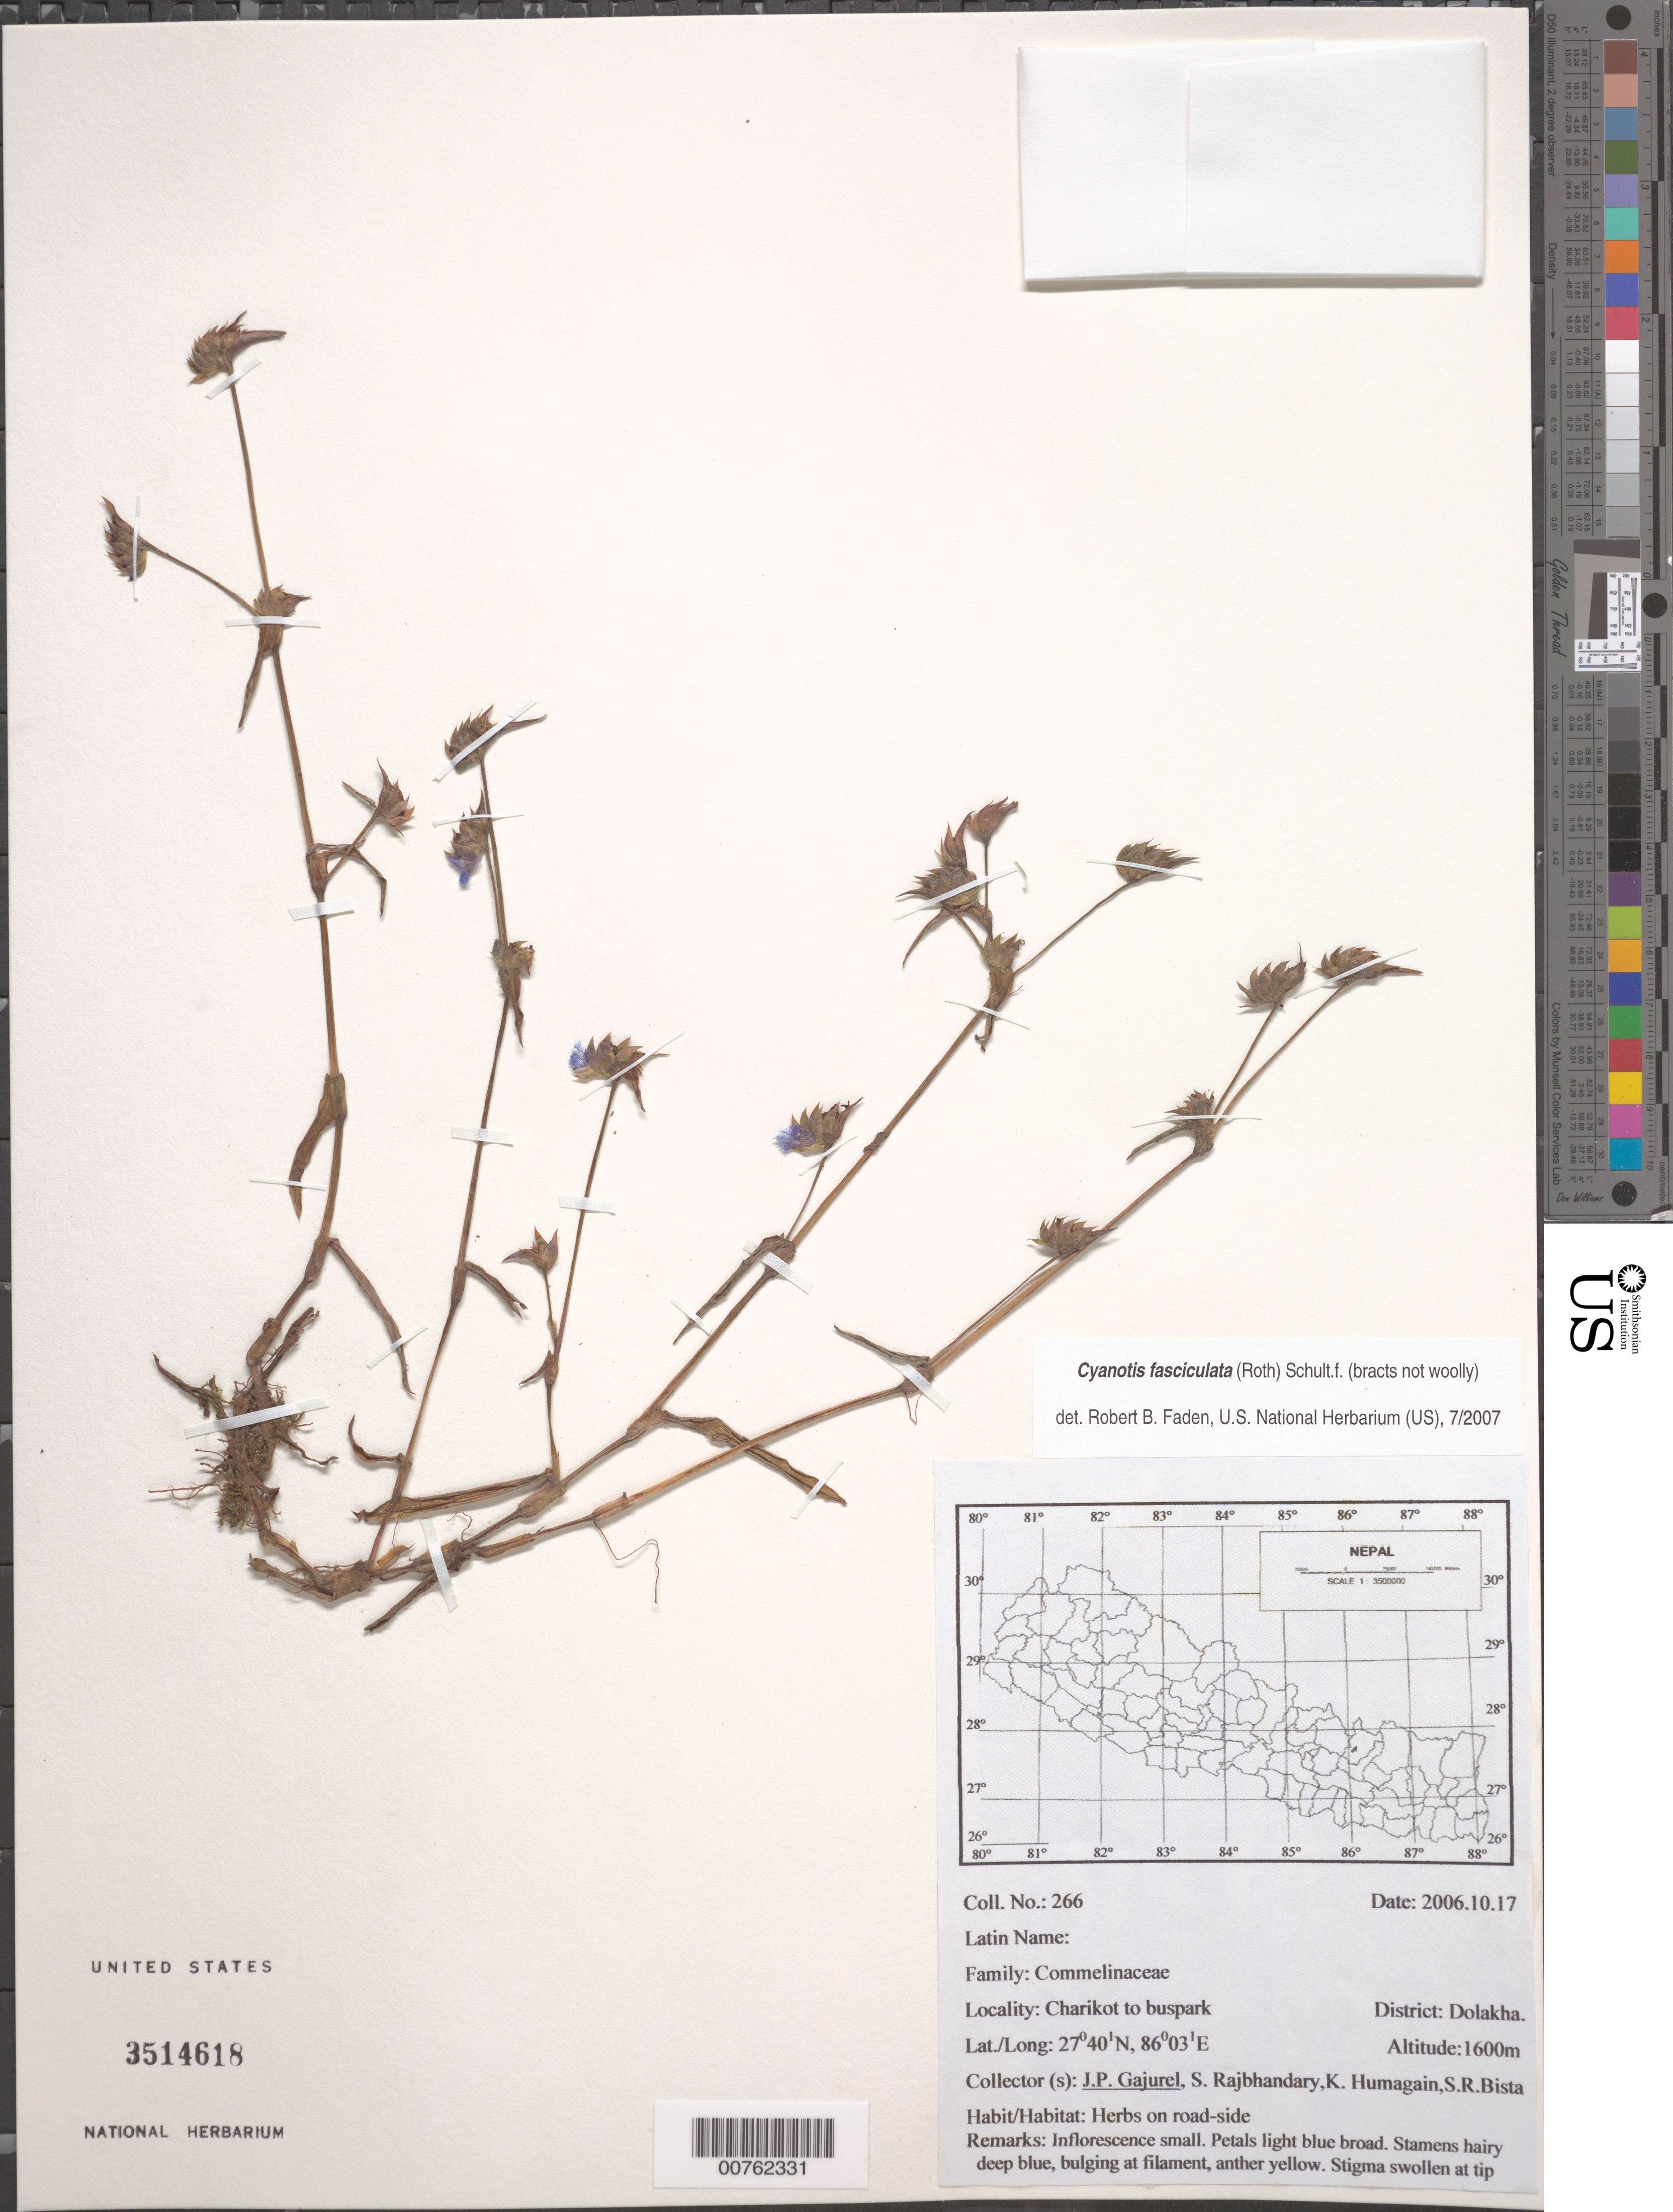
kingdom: Plantae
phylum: Tracheophyta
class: Liliopsida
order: Commelinales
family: Commelinaceae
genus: Cyanotis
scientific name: Cyanotis fasciculata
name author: (Heyne ex Roth) Schult. f.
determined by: Faden, Robert B., (US), Smithsonian Institution - National Museum of Natural History (UNITED STATES)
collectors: J. Gajurel et al.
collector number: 266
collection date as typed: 17 Oct 2006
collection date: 2006-10-17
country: Nepal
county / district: Dolakha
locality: Charikot to buspark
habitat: Herbs on road-side.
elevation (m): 1600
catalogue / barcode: US 3514618